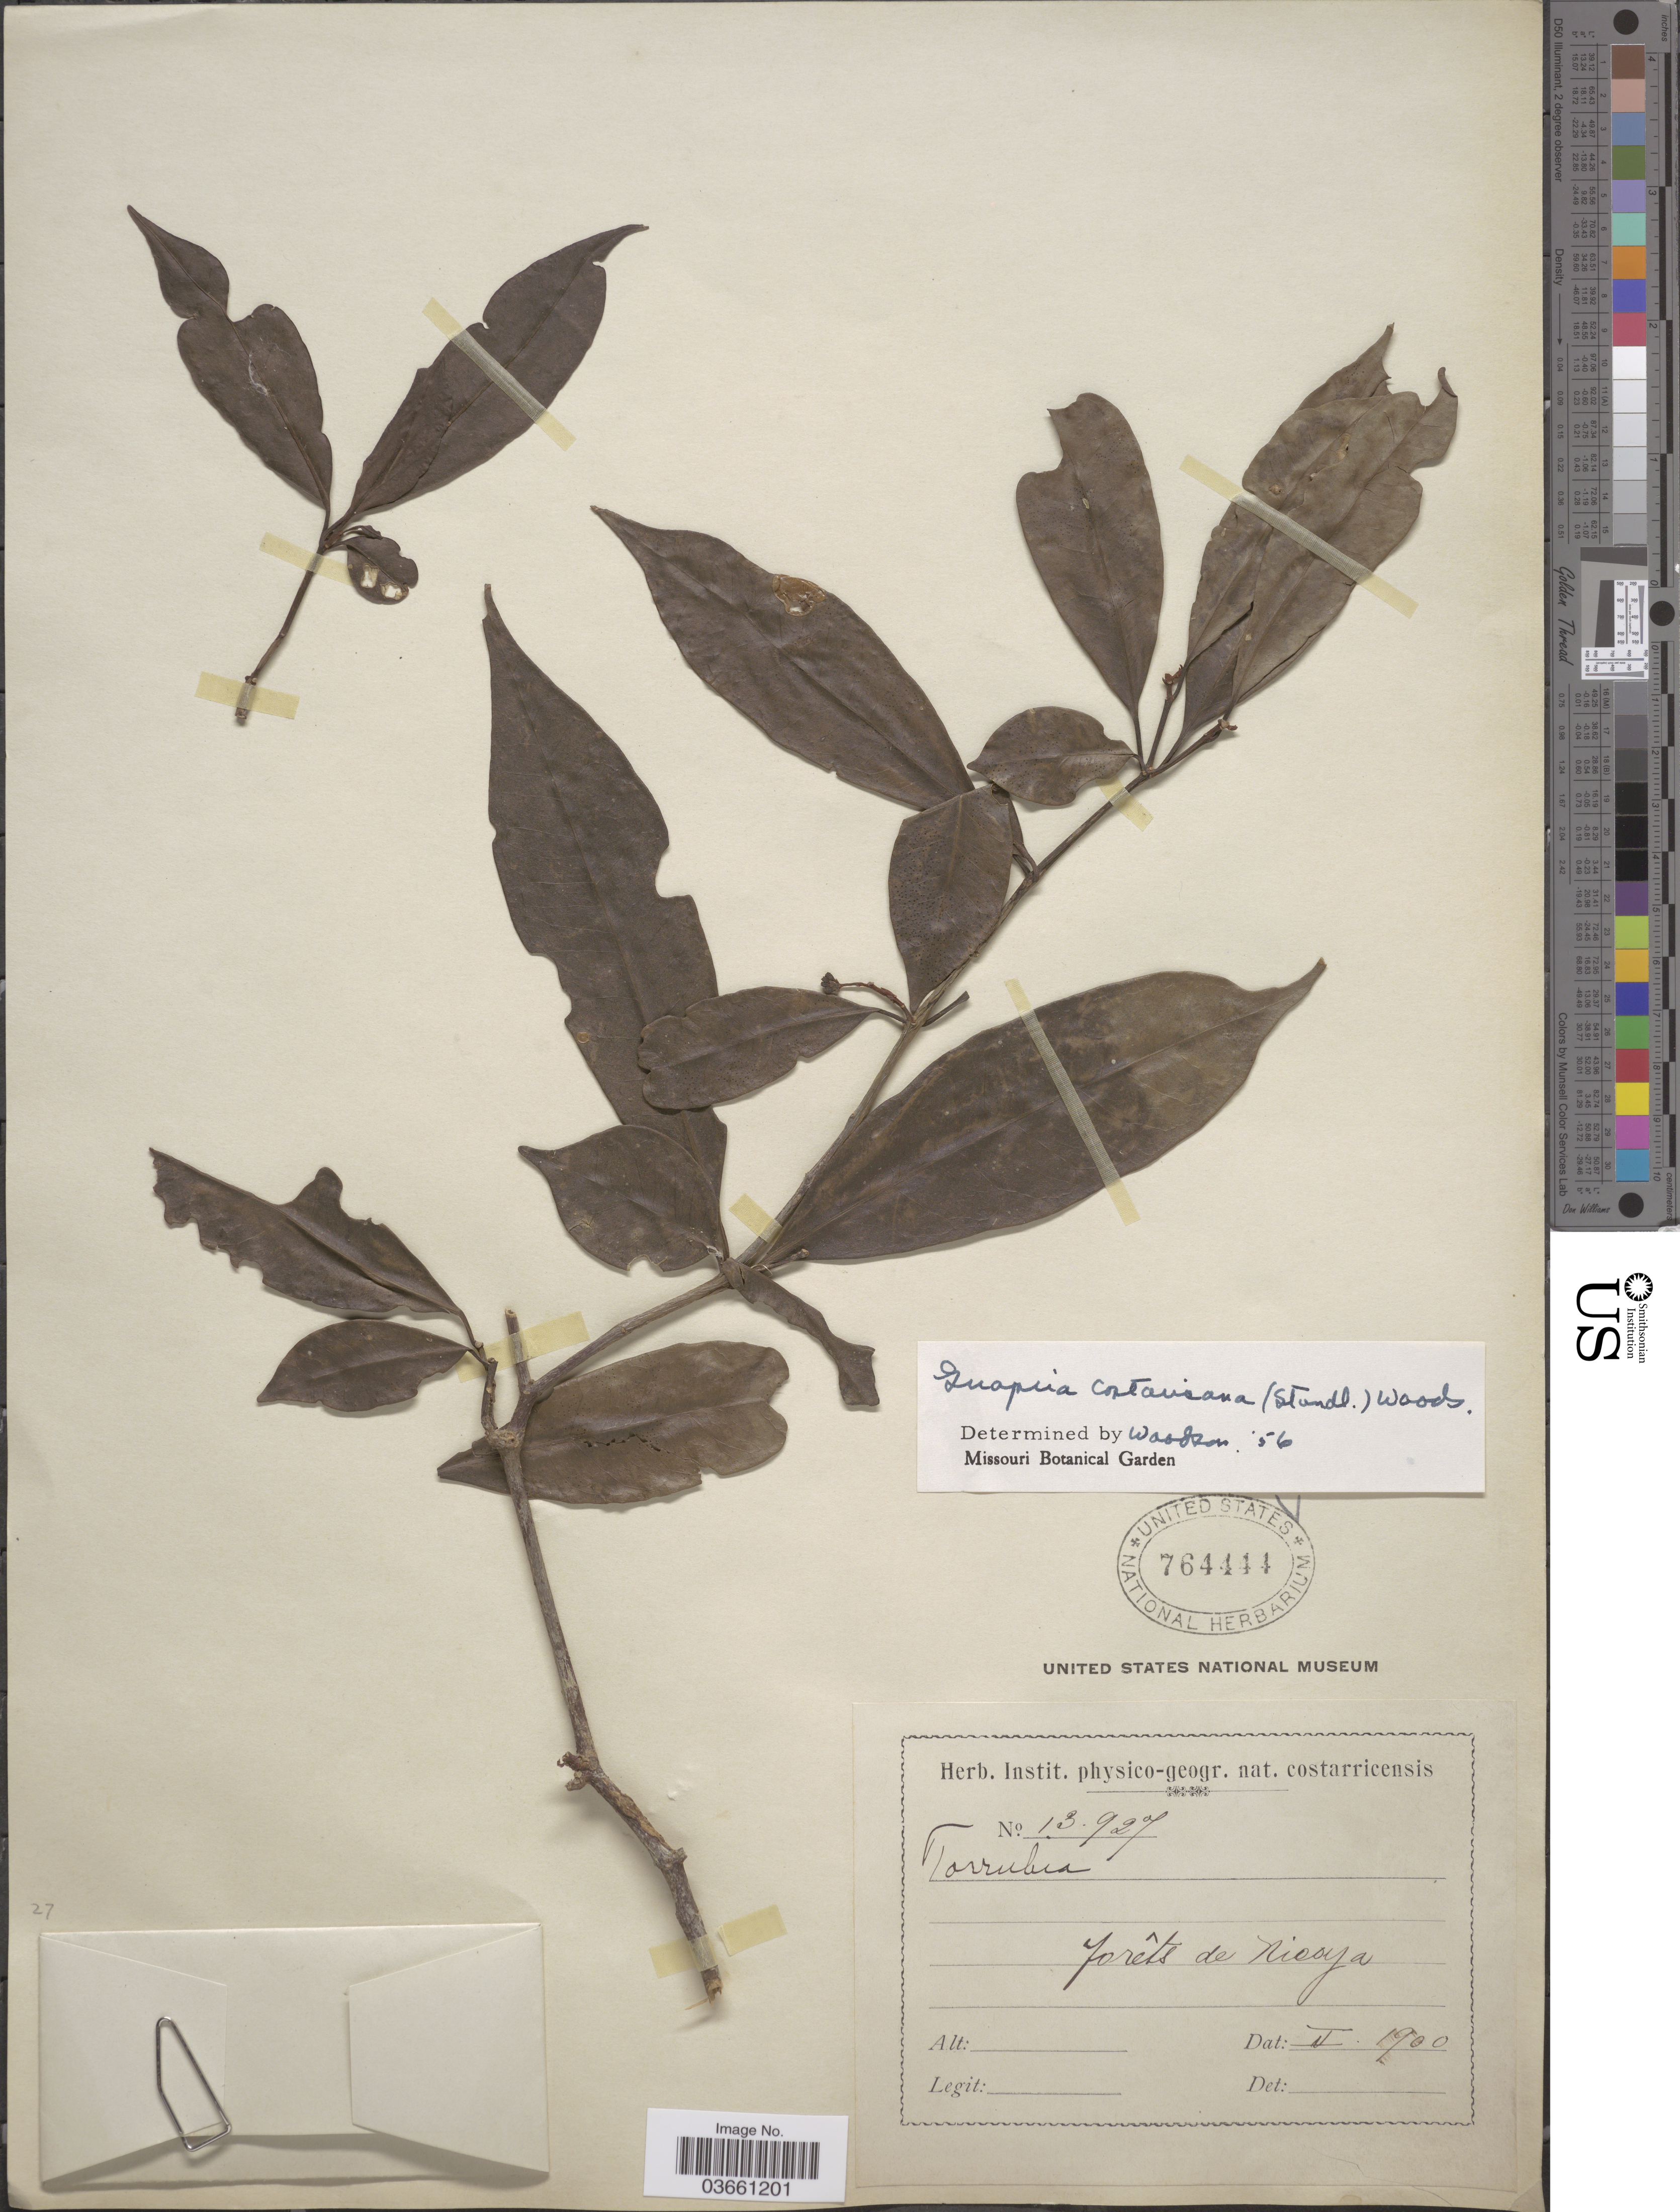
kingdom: Plantae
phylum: Tracheophyta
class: Magnoliopsida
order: Caryophyllales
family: Nyctaginaceae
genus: Guapira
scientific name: Guapira costaricana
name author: (Standl.) Woodson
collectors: ex herb. Instit. physico-geogr. nat. costarricensis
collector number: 13927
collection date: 1900-05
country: Costa Rica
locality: Forêts de Nicoya.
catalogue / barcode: US 764444